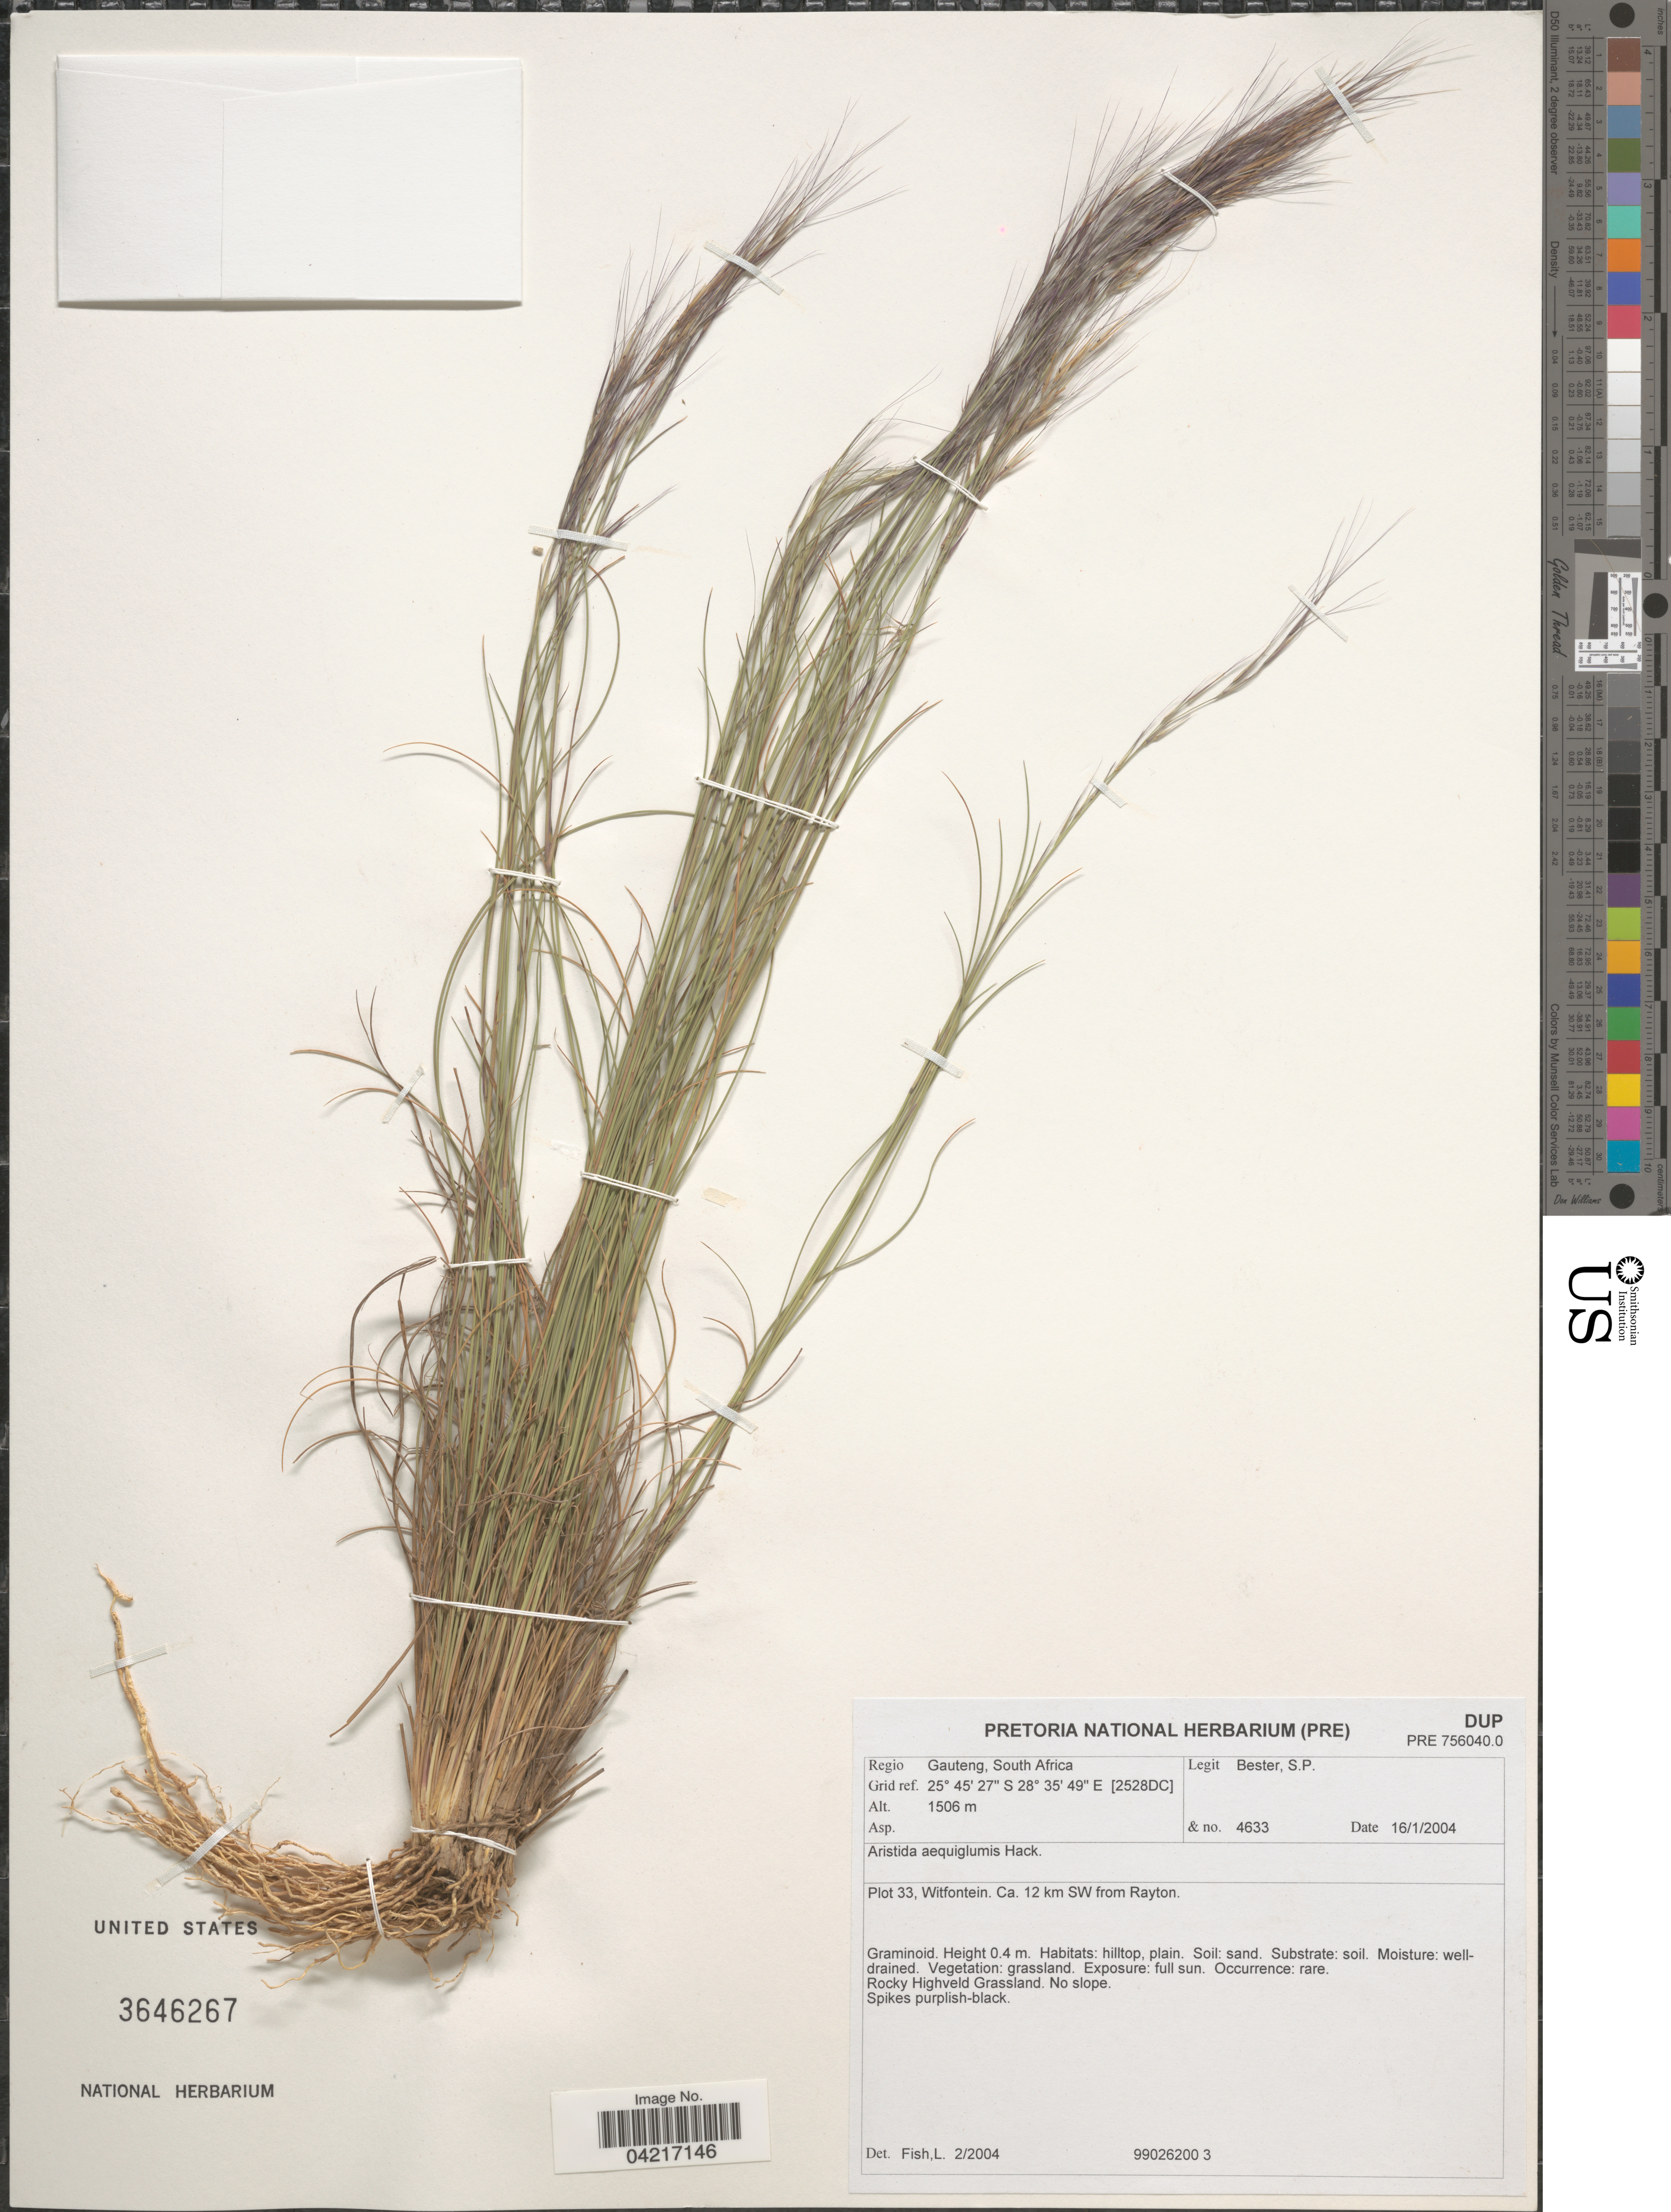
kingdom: Plantae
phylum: Tracheophyta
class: Liliopsida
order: Poales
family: Poaceae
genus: Aristida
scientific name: Aristida aequiglumis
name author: Hack. in Schinz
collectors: S. Bester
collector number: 4633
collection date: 2004-01-16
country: South Africa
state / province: Gauteng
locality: Regio Gauteng, South Africa. Grid ref. [2528DC]. Plot 33, Witfontein, CA. 12 km SW from Rayton.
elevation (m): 1506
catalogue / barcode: US 3646267